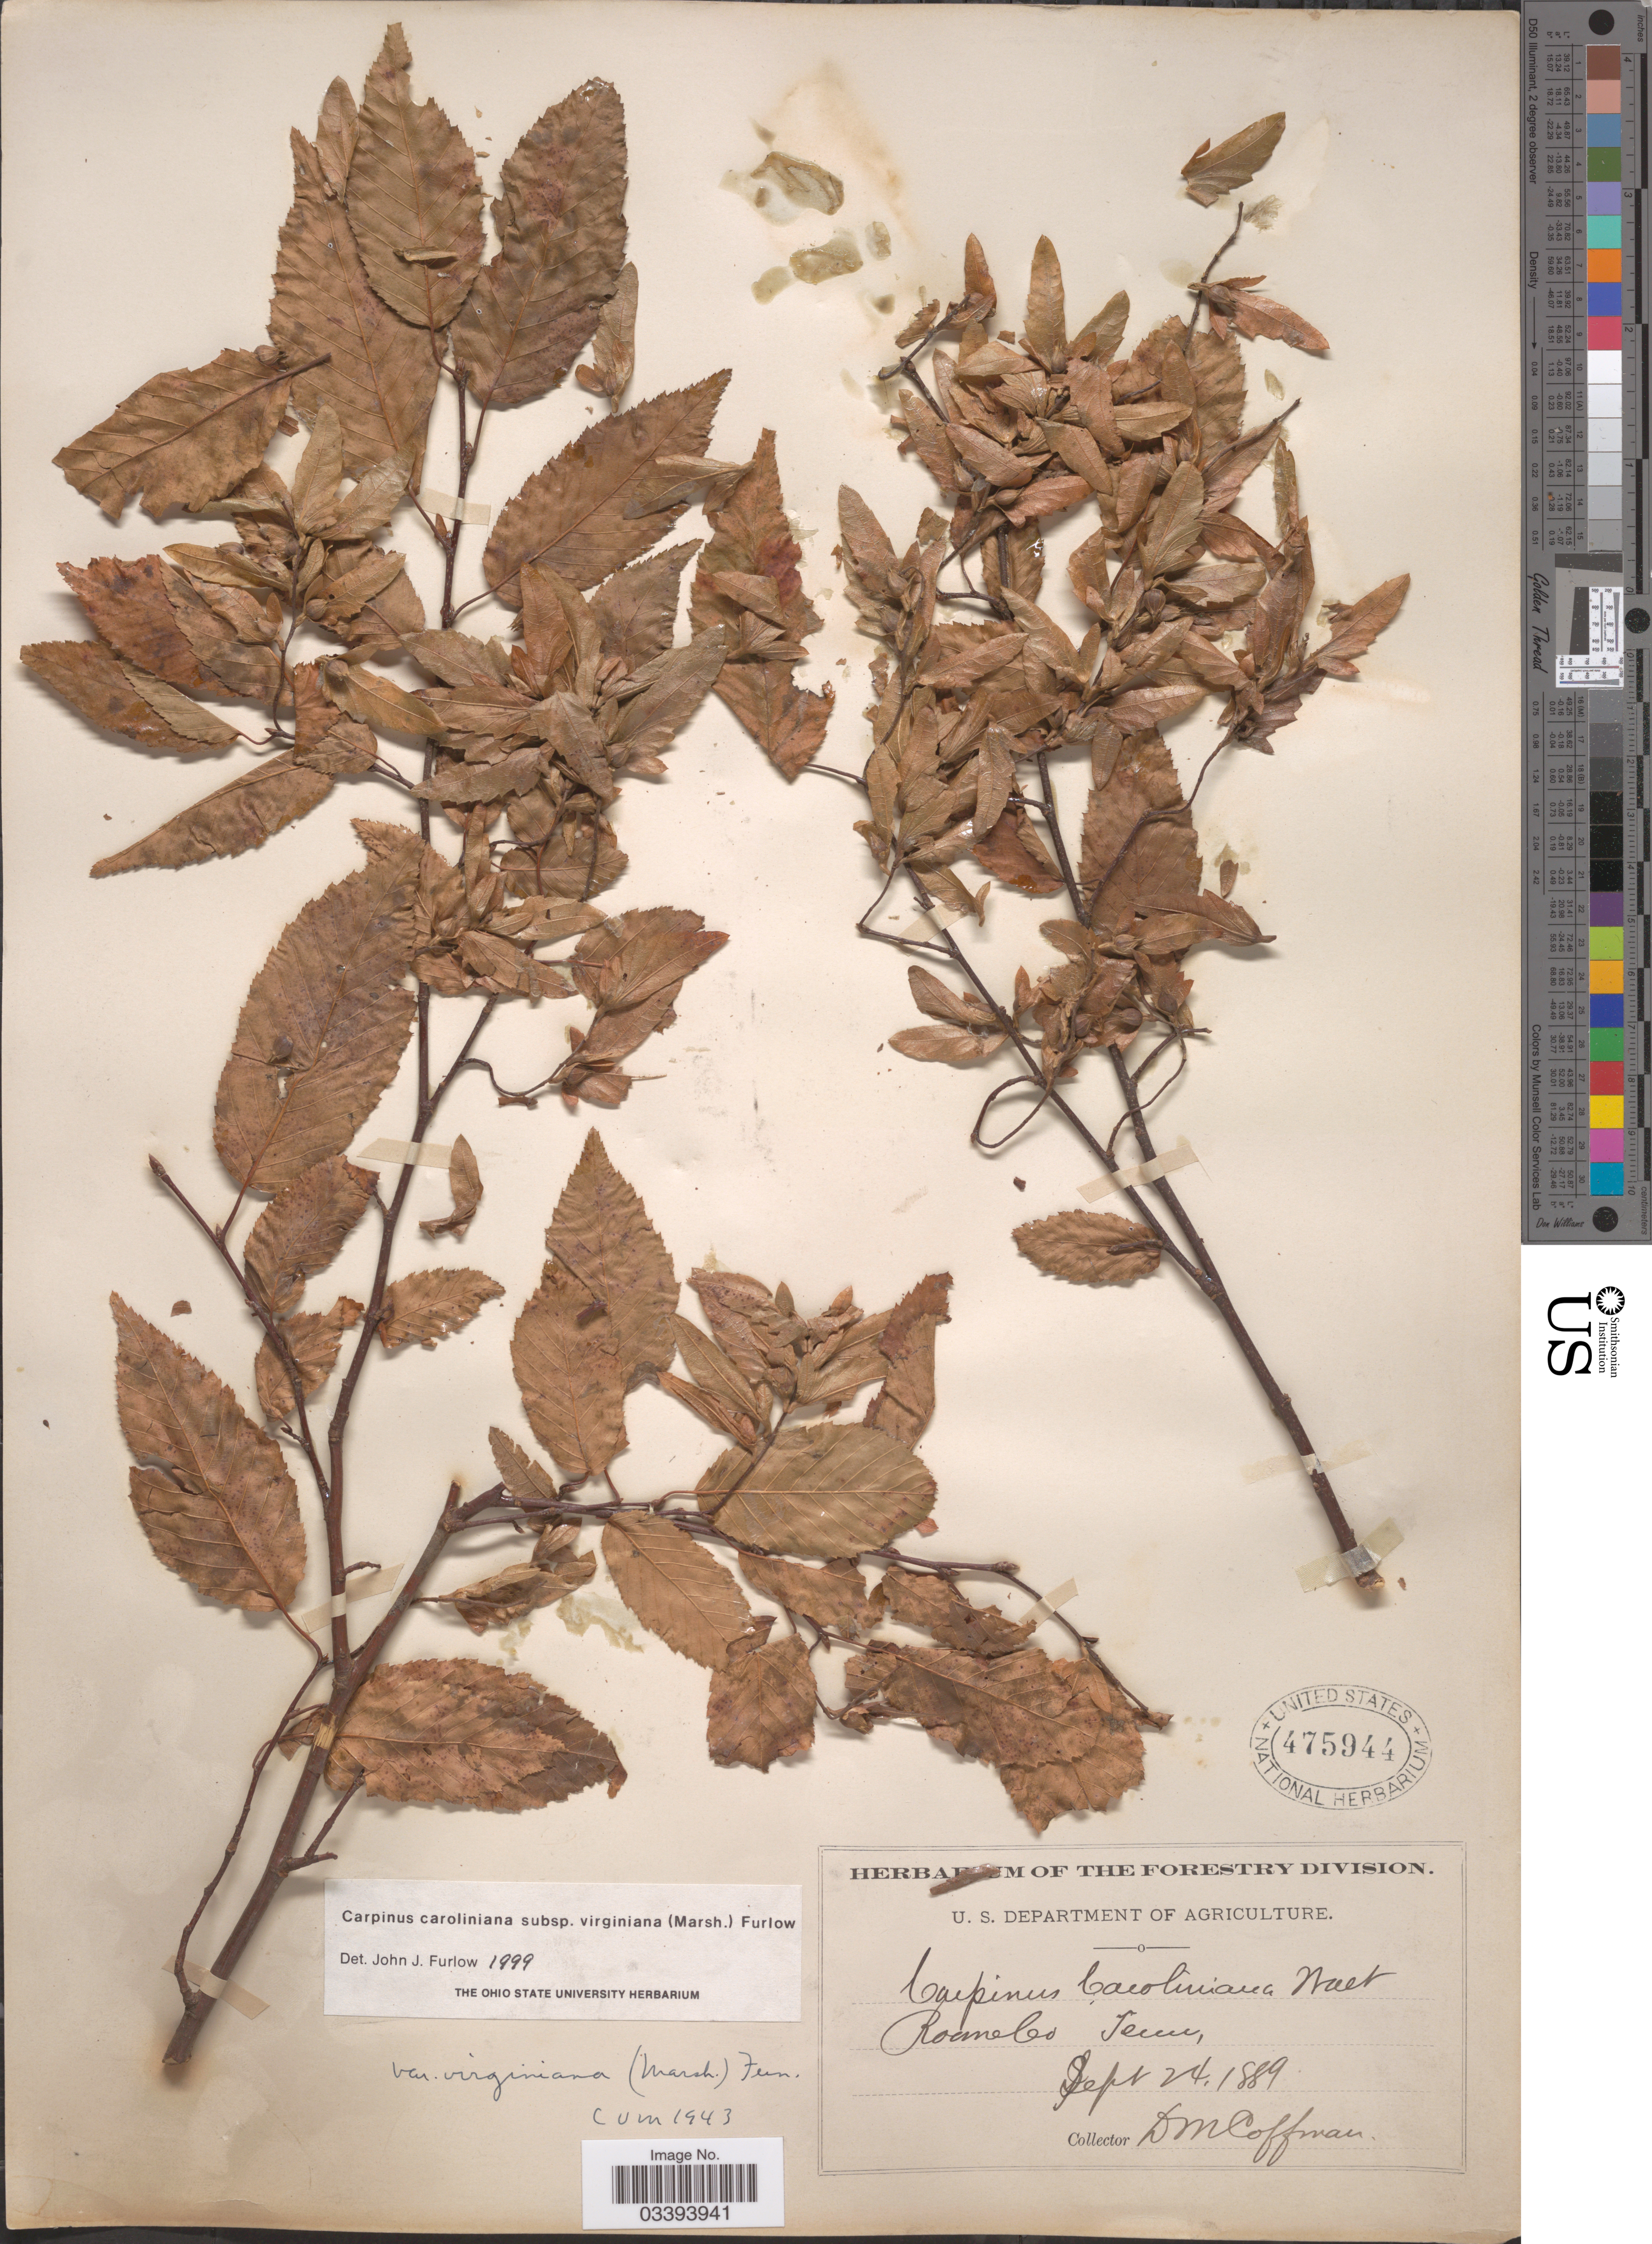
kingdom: Plantae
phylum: Tracheophyta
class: Magnoliopsida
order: Fagales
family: Betulaceae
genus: Carpinus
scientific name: Carpinus caroliniana subsp. virginiana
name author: (Marshall) Furlow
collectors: D. M. Coffman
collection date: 1889-09-24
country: United States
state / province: Tennessee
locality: Roane Co.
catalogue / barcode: US 475944